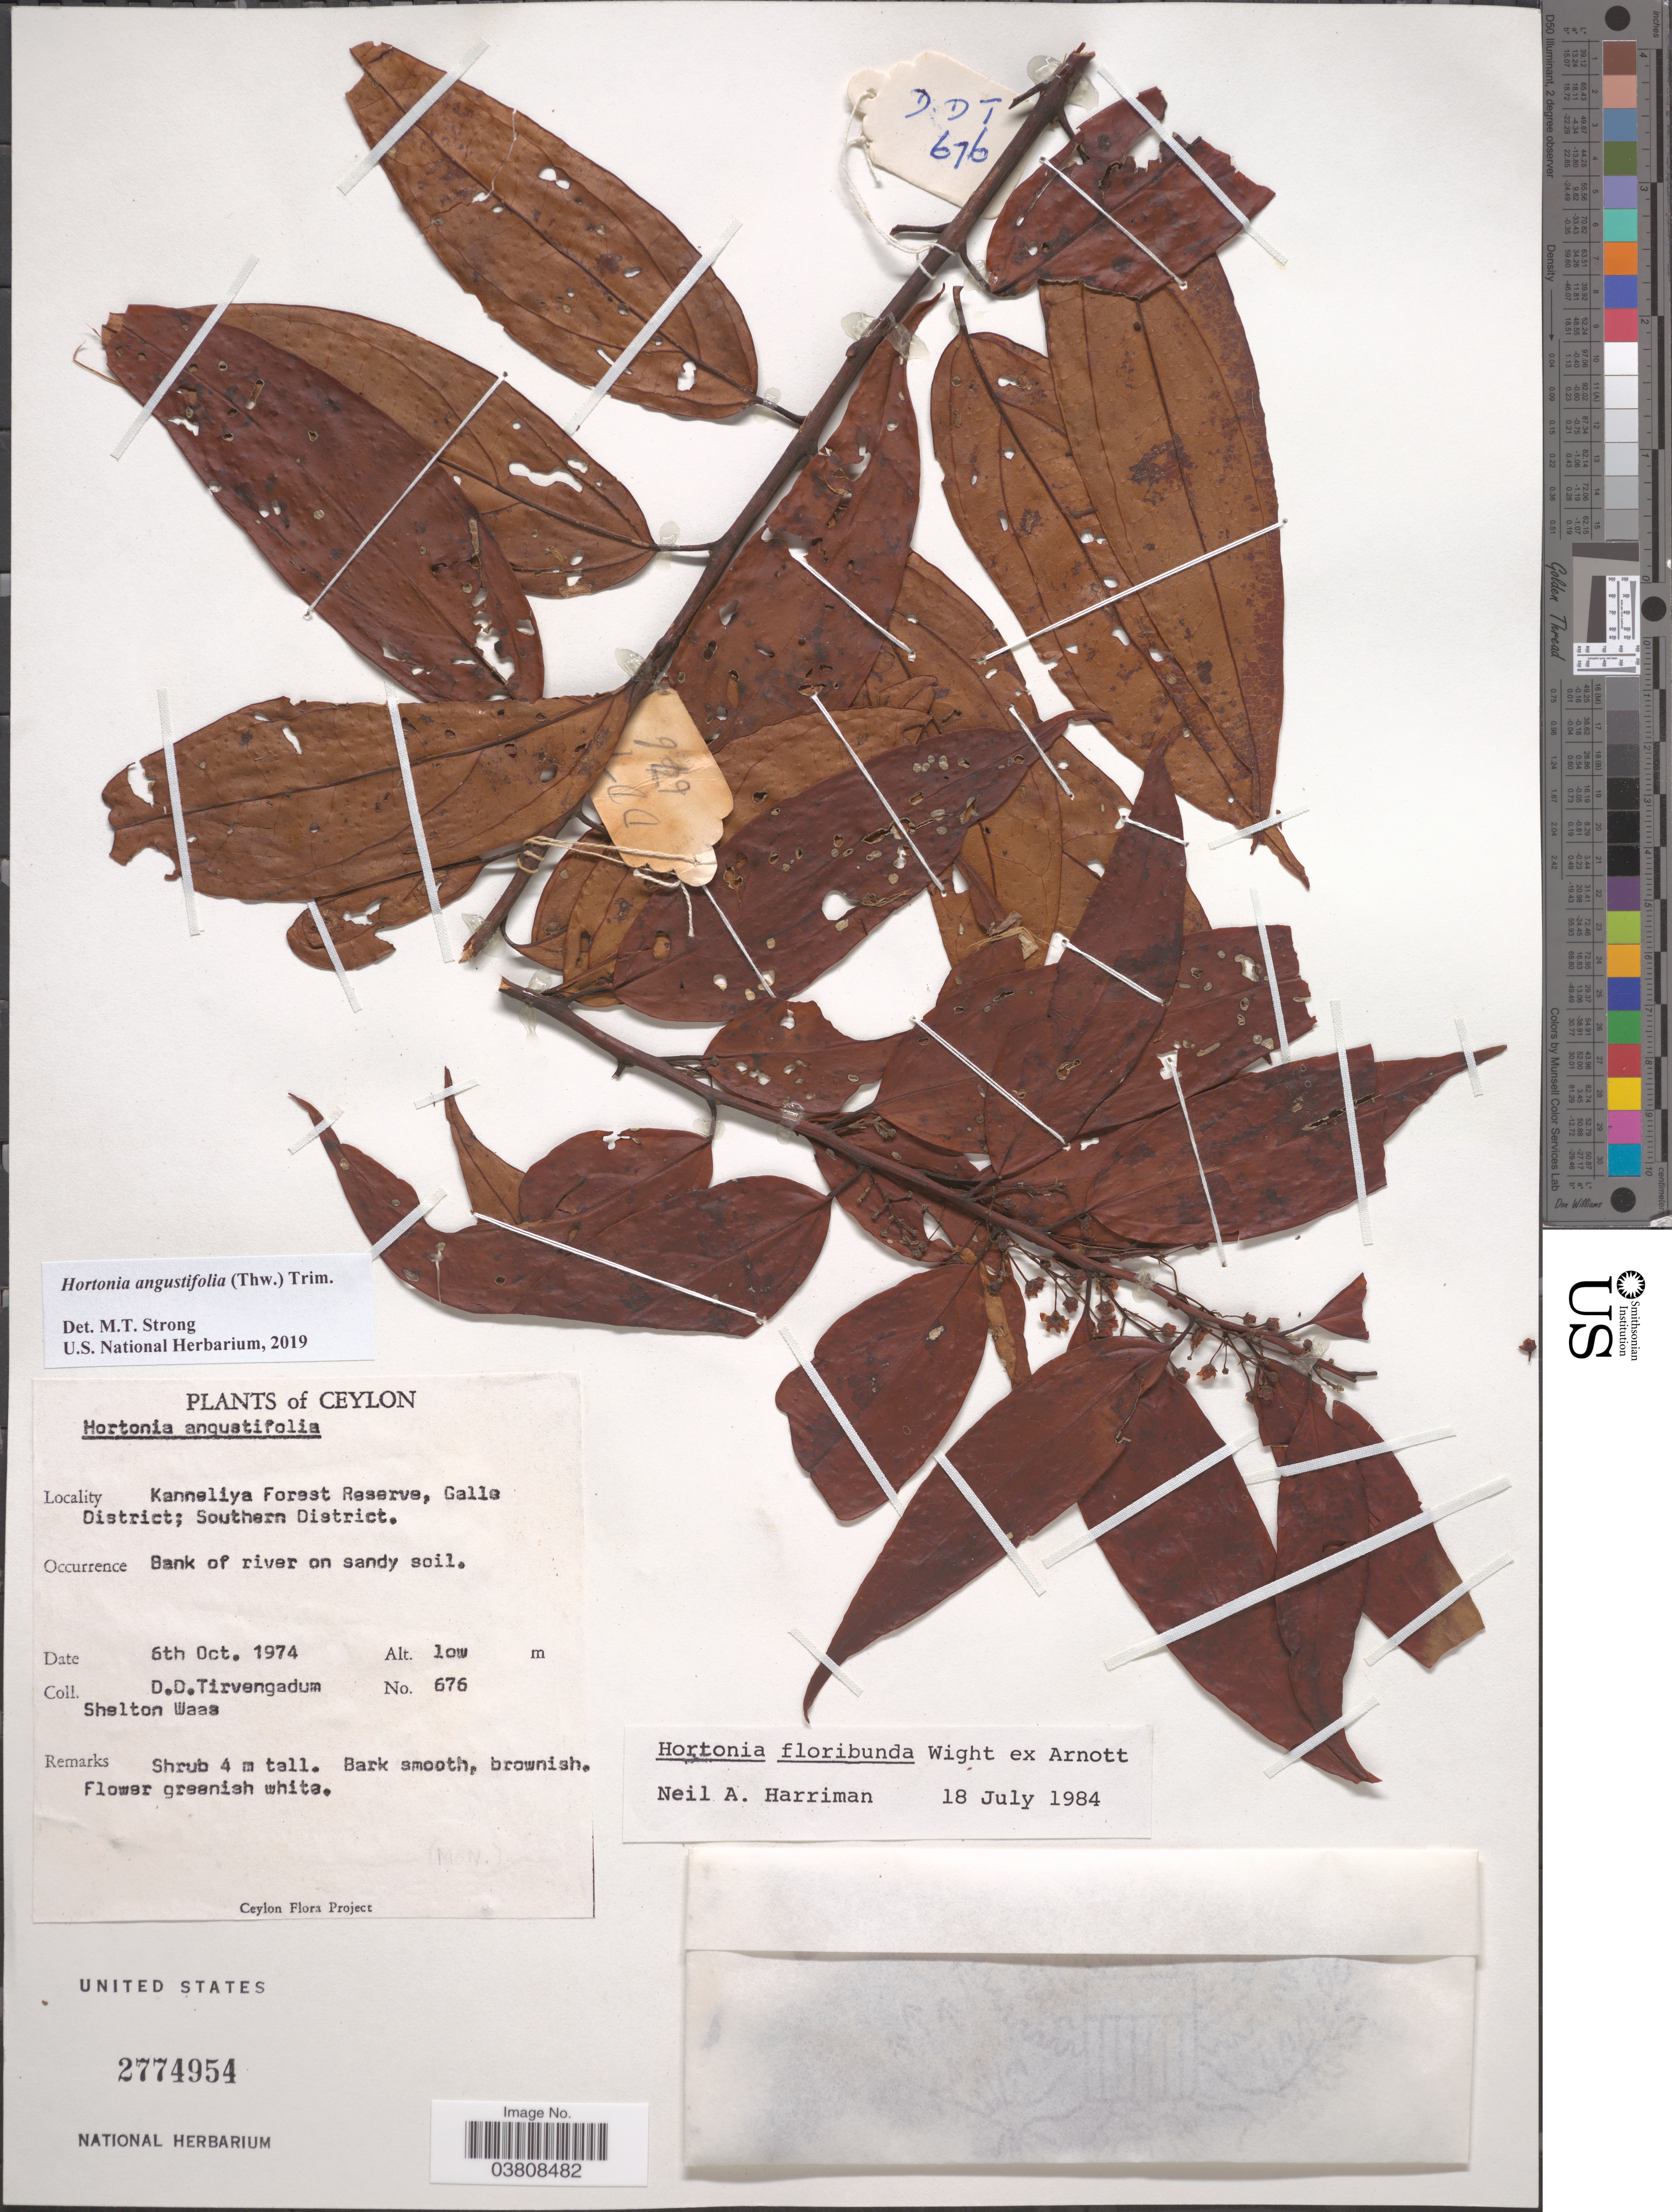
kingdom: Plantae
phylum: Tracheophyta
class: Magnoliopsida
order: Laurales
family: Monimiaceae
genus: Hortonia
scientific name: Hortonia angustifolia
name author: Trimen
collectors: D. Tirvengadum & S. Waas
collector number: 676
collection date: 1974-10-06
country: Sri Lanka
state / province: Southern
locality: Ceylon. Kanneliya Forest Reserve, Galle District; Southern District. Bank of river on sandy soil.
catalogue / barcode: US 2774954